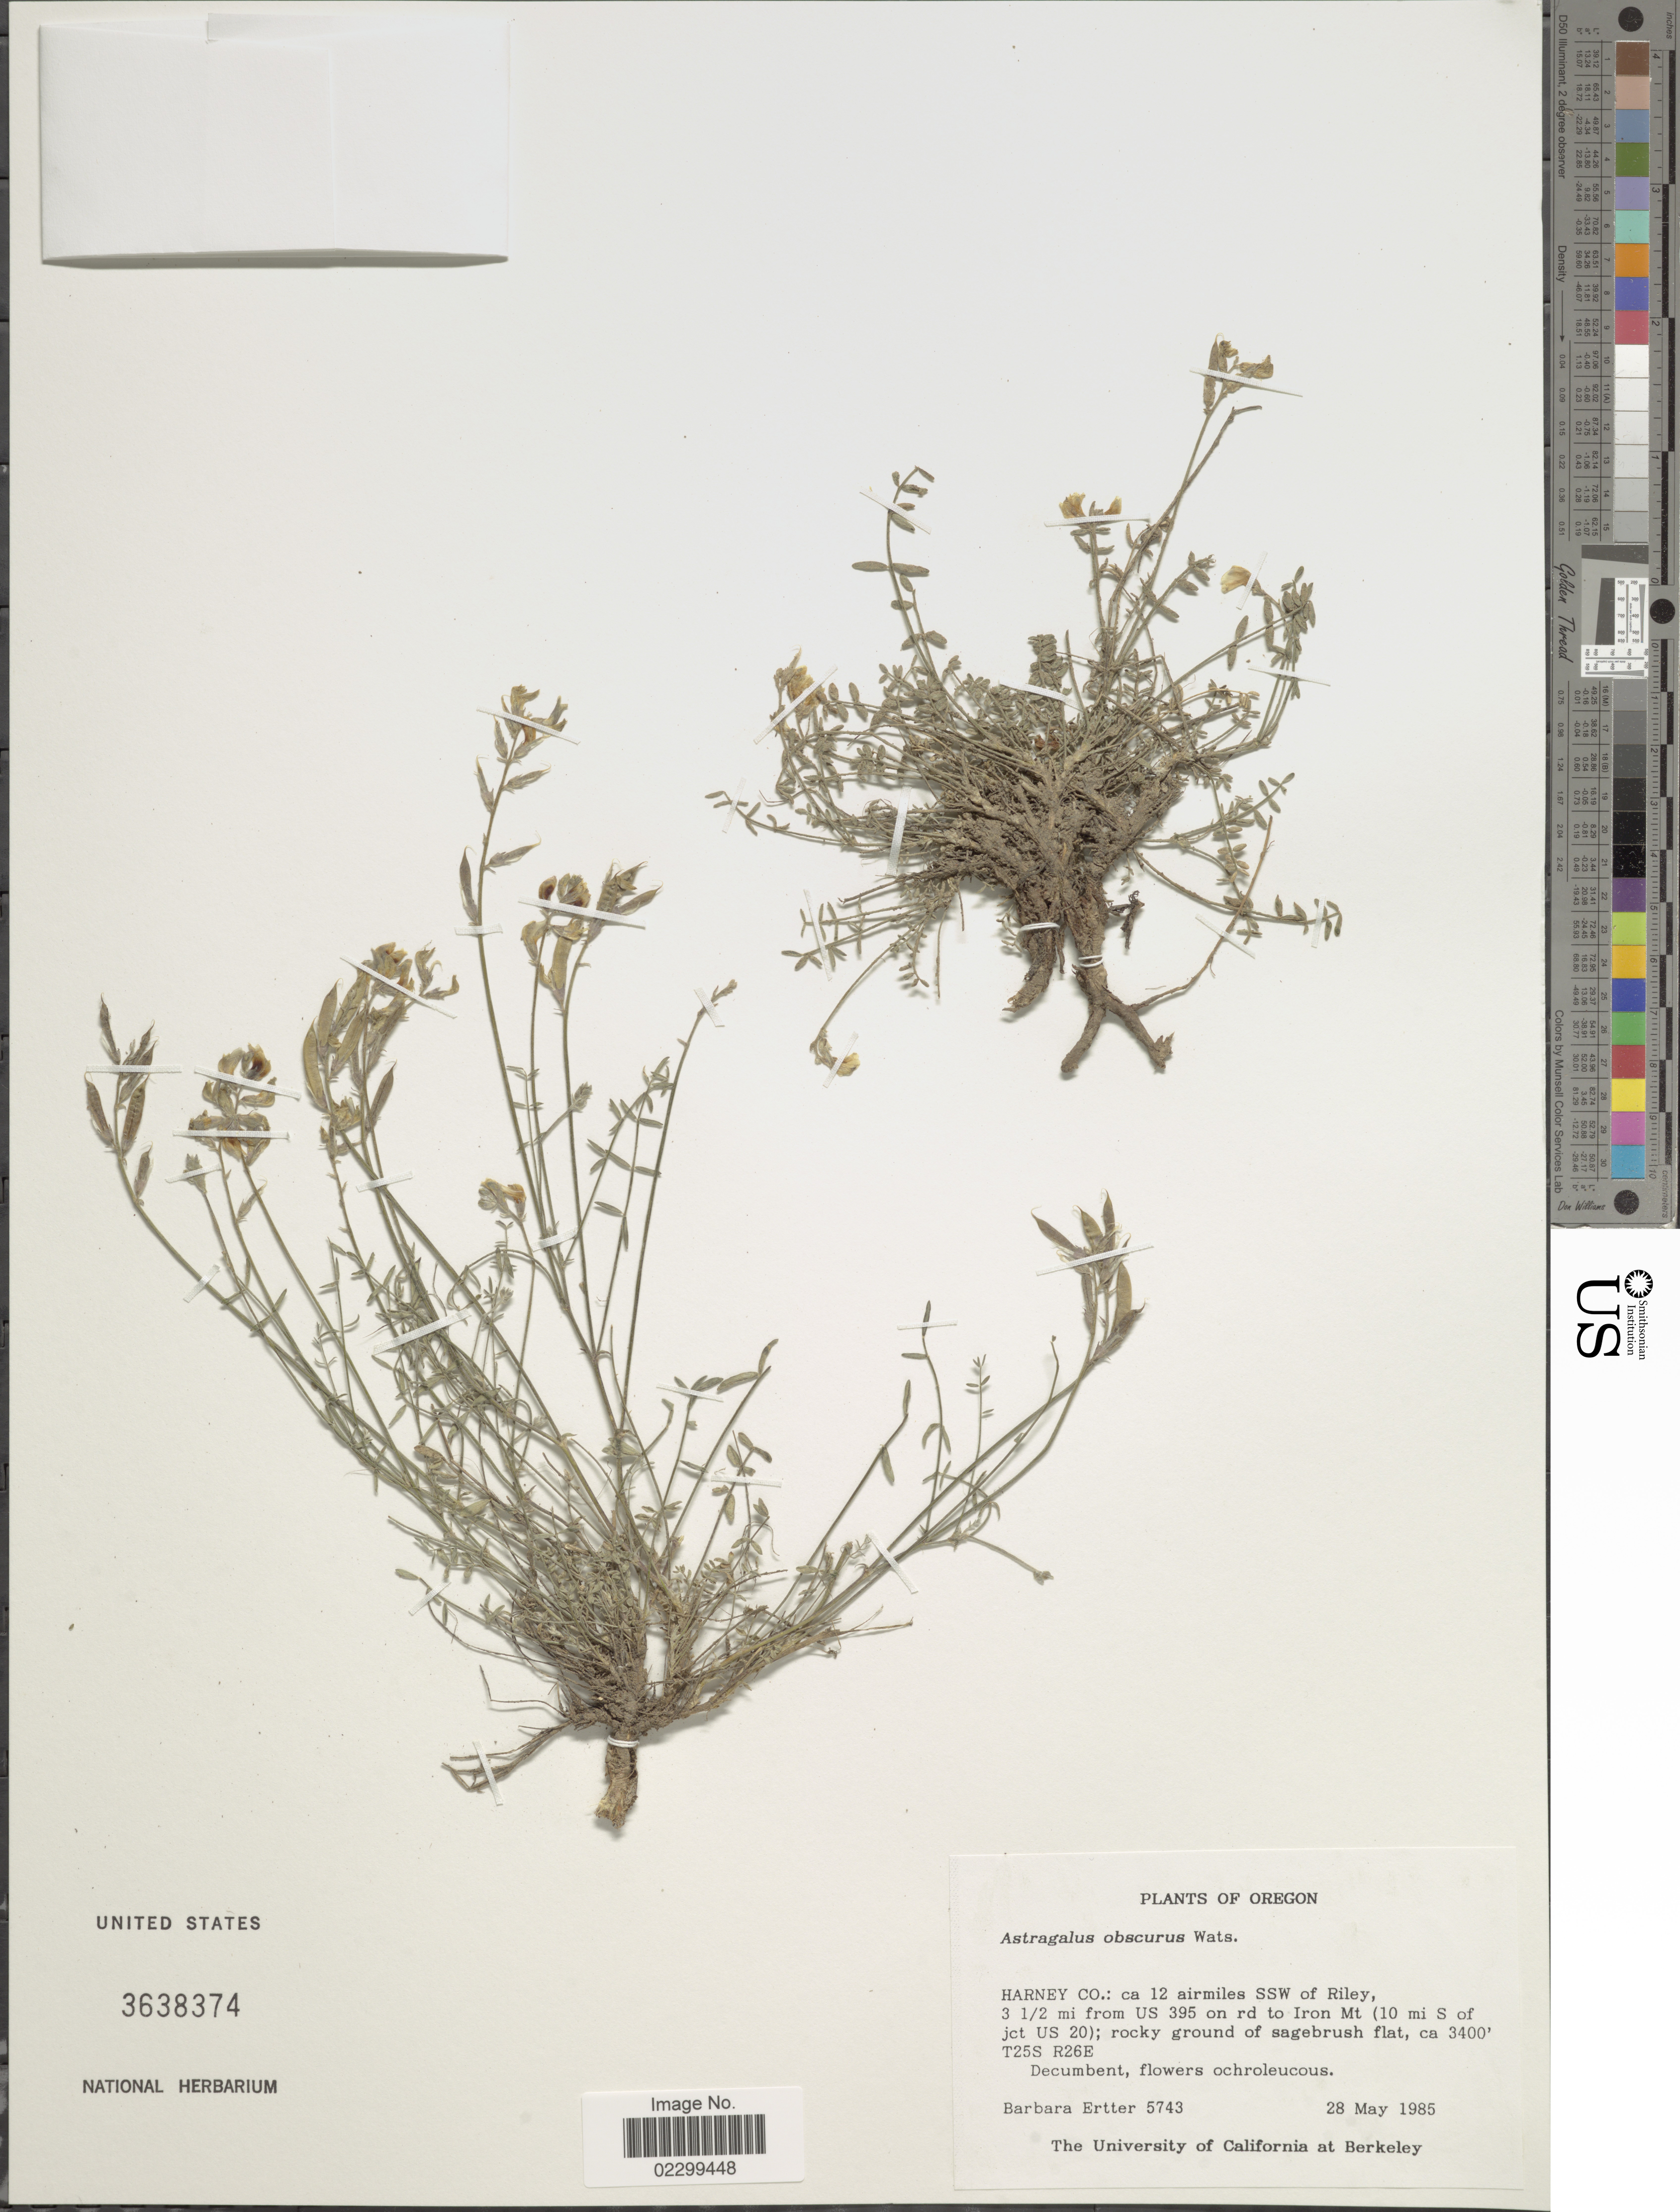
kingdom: Plantae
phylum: Tracheophyta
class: Magnoliopsida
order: Fabales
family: Fabaceae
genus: Astragalus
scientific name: Astragalus obscurus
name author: S. Watson in C. King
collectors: B. Ertter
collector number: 5743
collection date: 1985-05-28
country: United States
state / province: Oregon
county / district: Harney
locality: Harney Co.: ca 12 airmiles SSW of Riley, 3 1/2 mi from US 395 on rd to Iron Mt (10 mi S of jct US 20); rocky ground of sagebrush flat, T25S R26E.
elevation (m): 1036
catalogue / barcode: US 3638374